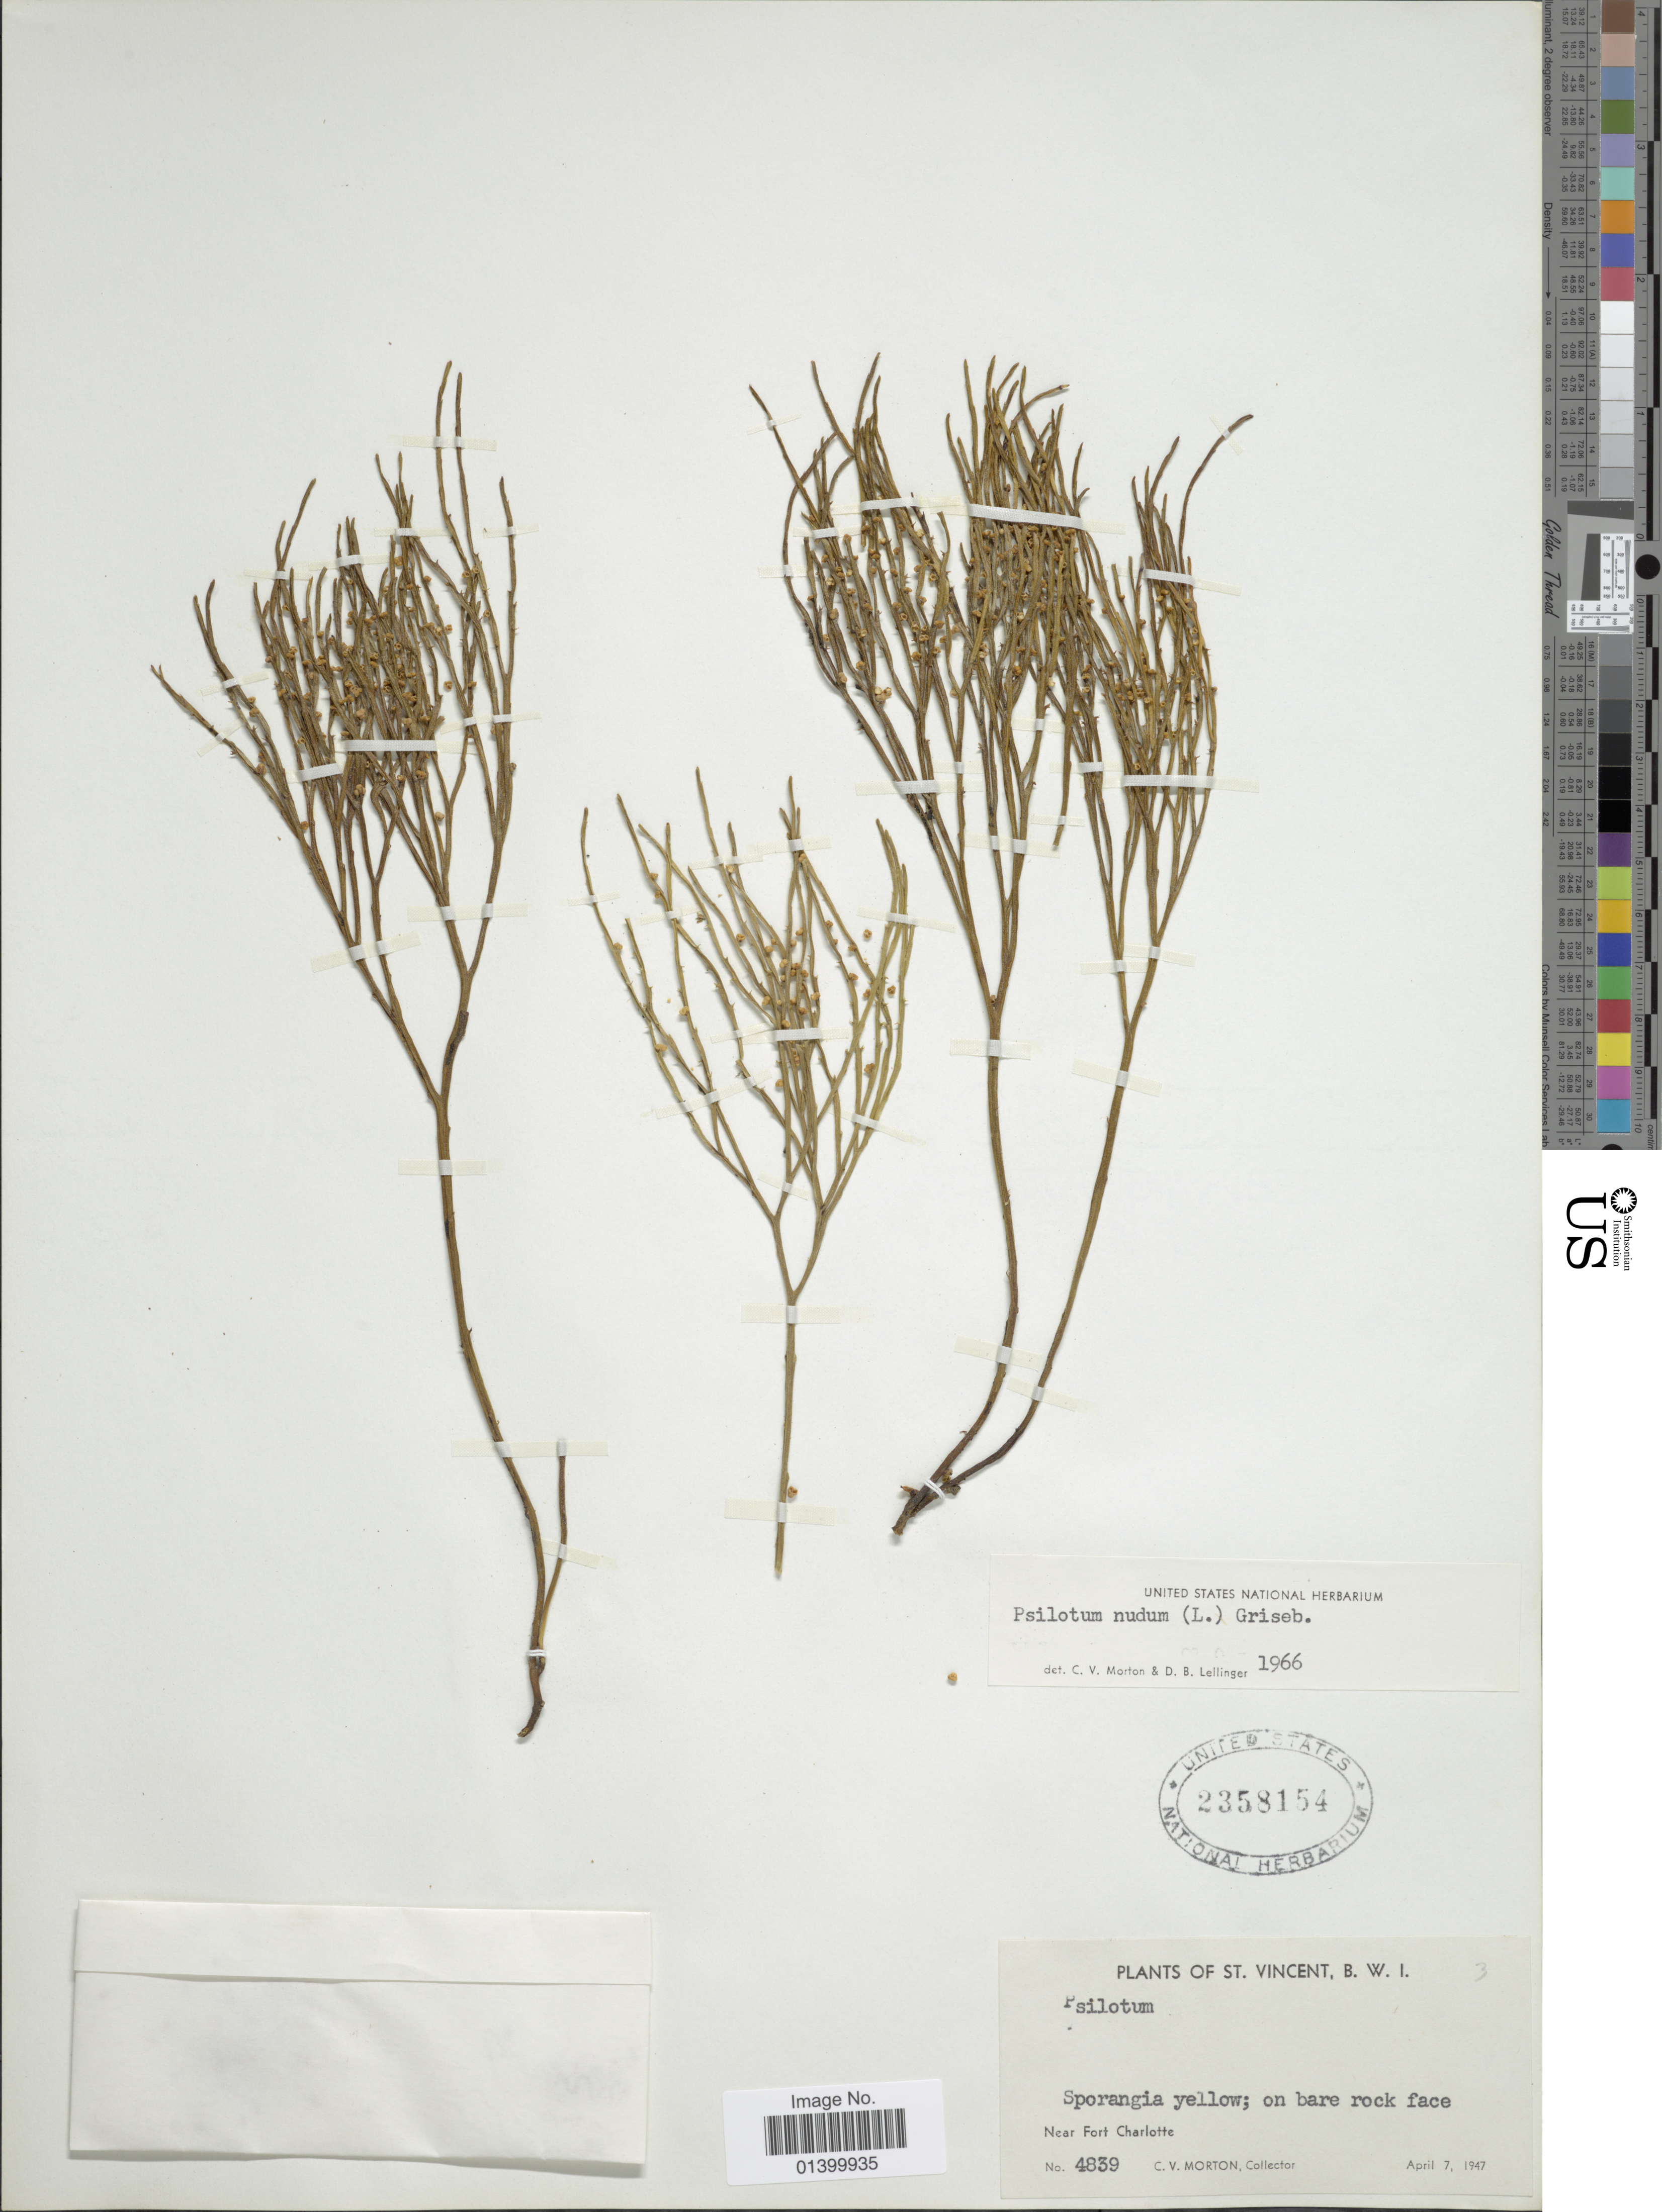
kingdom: Plantae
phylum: Tracheophyta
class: Polypodiopsida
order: Psilotales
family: Psilotaceae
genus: Psilotum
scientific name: Psilotum nudum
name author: (L.) P. Beauv.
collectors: C. V. Morton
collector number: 4839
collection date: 1947-04-07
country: St. Vincent - Grenadines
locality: St. Vincent, B.W.I. Near Fort Charlotte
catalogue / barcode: US 2358154